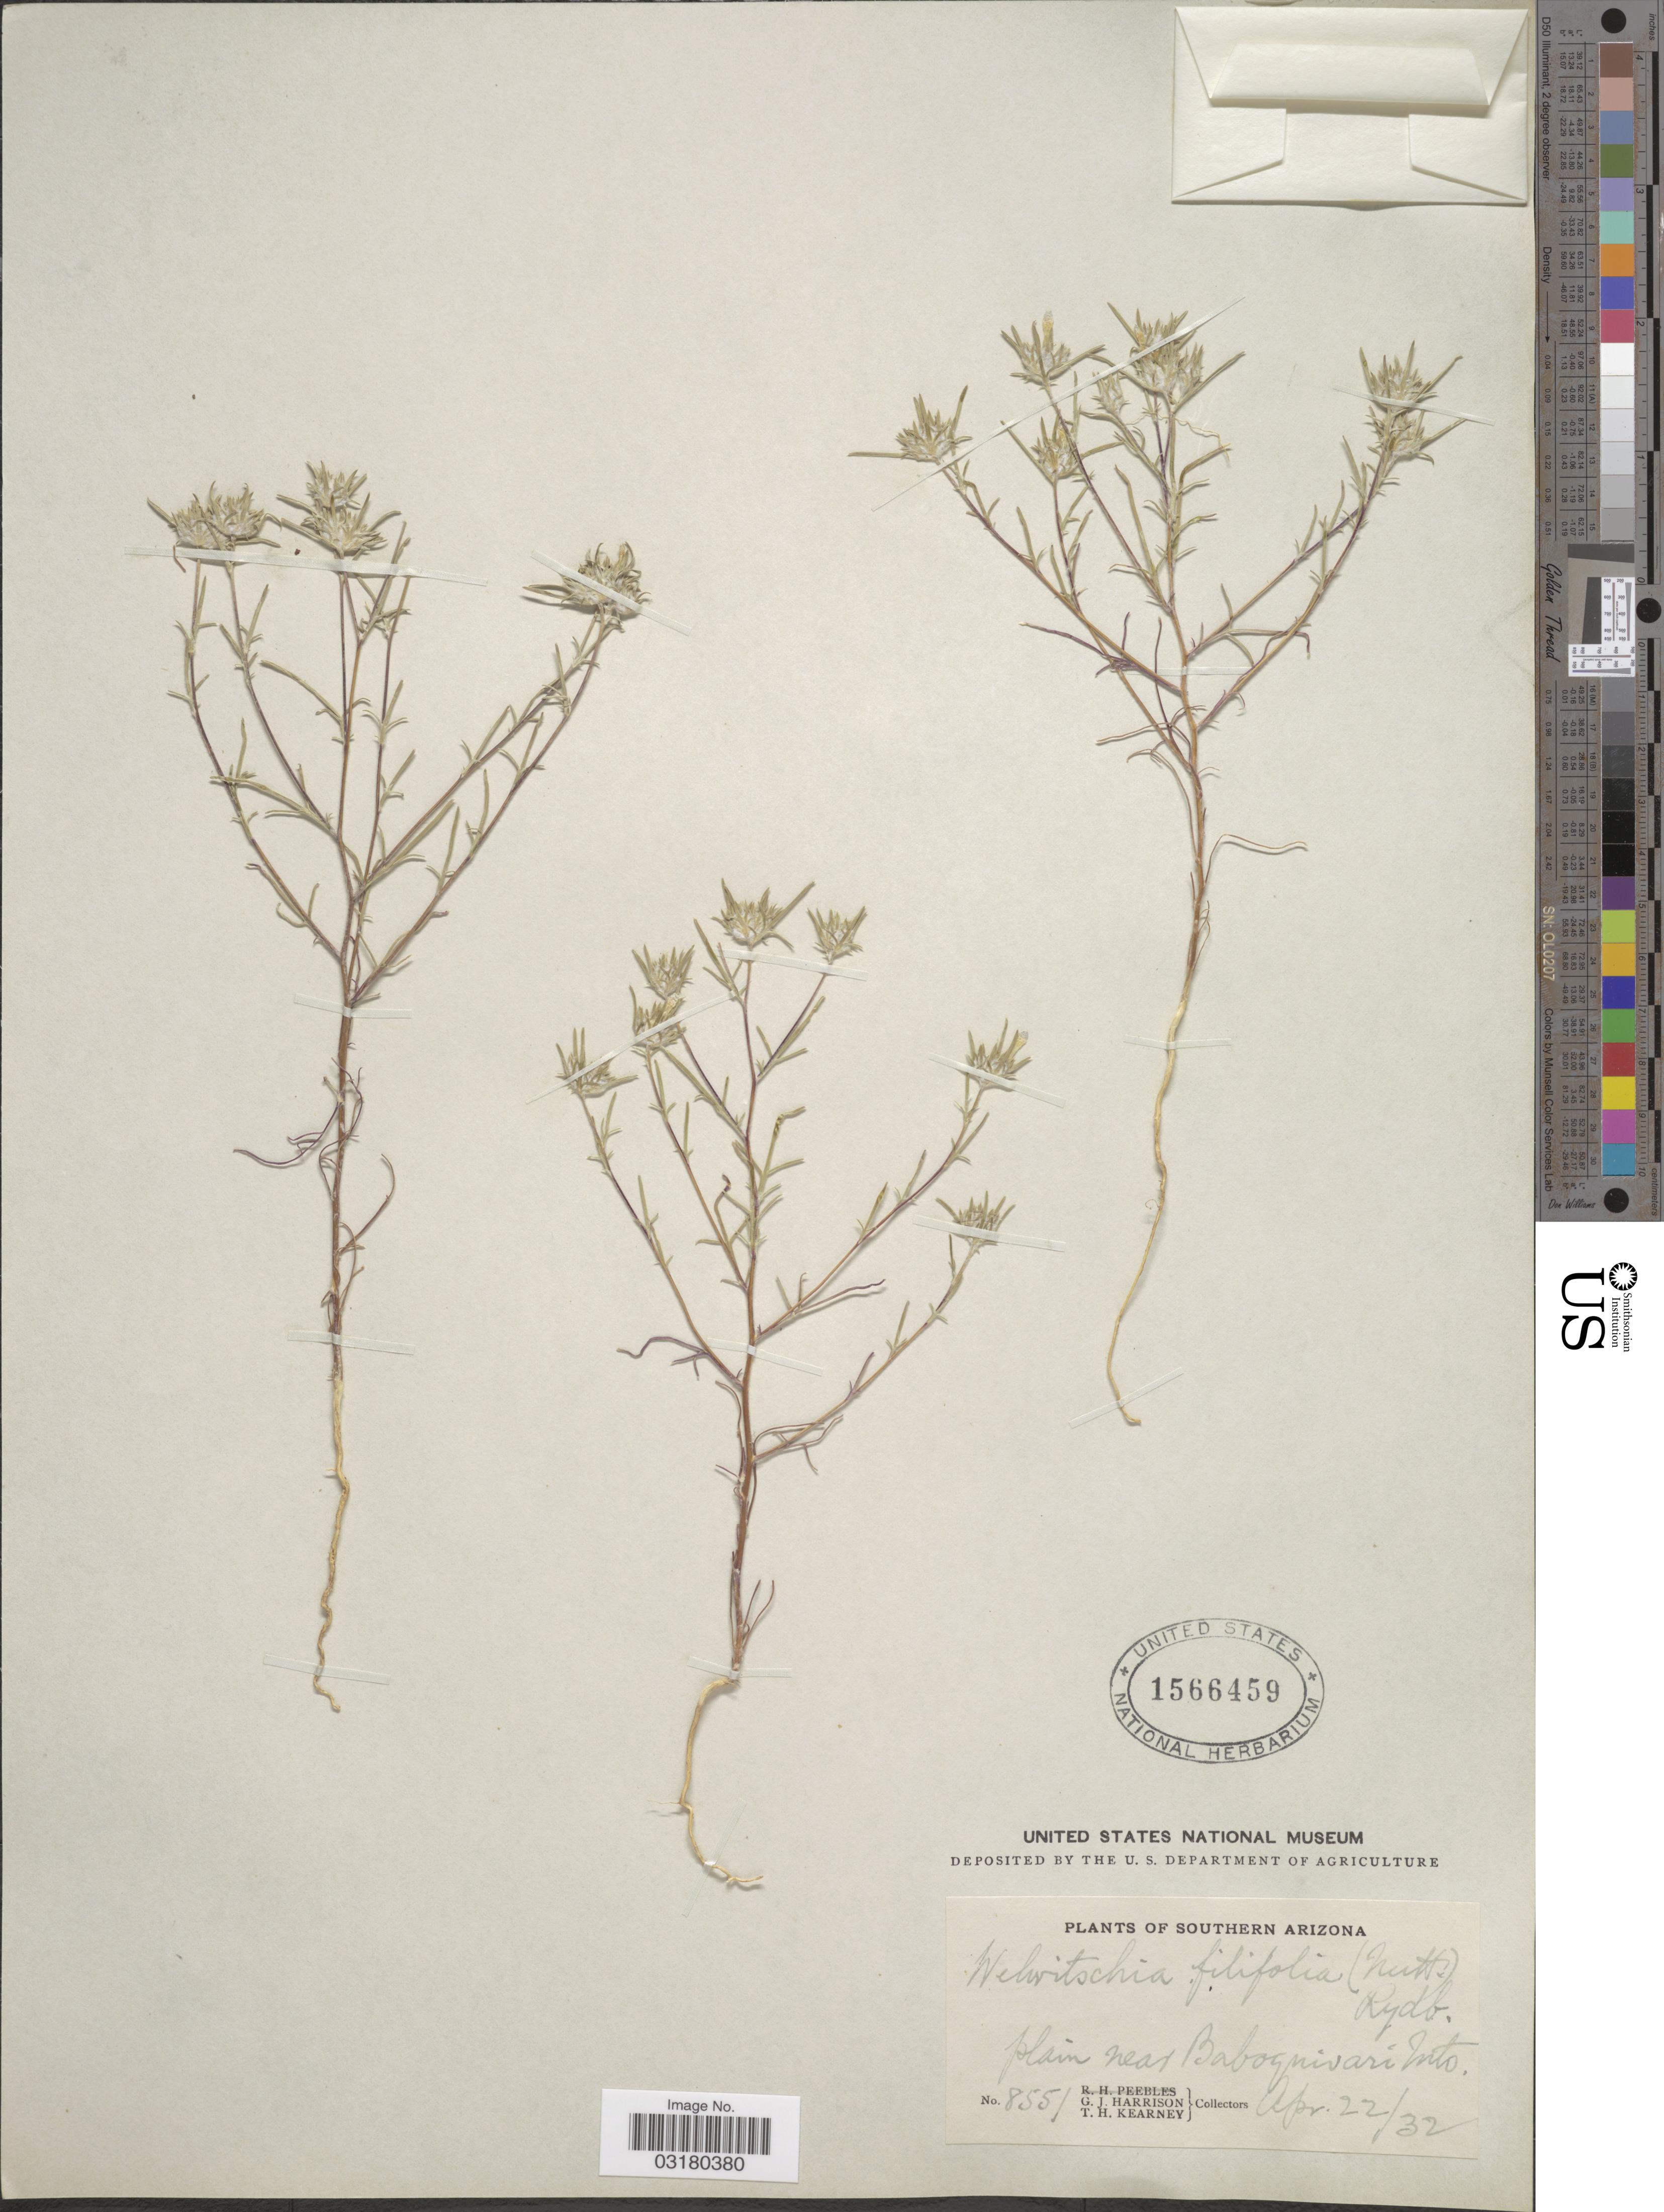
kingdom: Plantae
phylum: Tracheophyta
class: Magnoliopsida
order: Ericales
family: Polemoniaceae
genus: Eriastrum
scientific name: Eriastrum filifolium (Nutt.) Wooton & Standl.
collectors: G. J. Harrison & T. H. Kearney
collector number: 8551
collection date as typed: Transcribed d/m/y: 22/4/32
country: United States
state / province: Arizona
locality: Southern Arizona. Plain near Baboquivari Mts.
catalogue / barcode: US 1566459